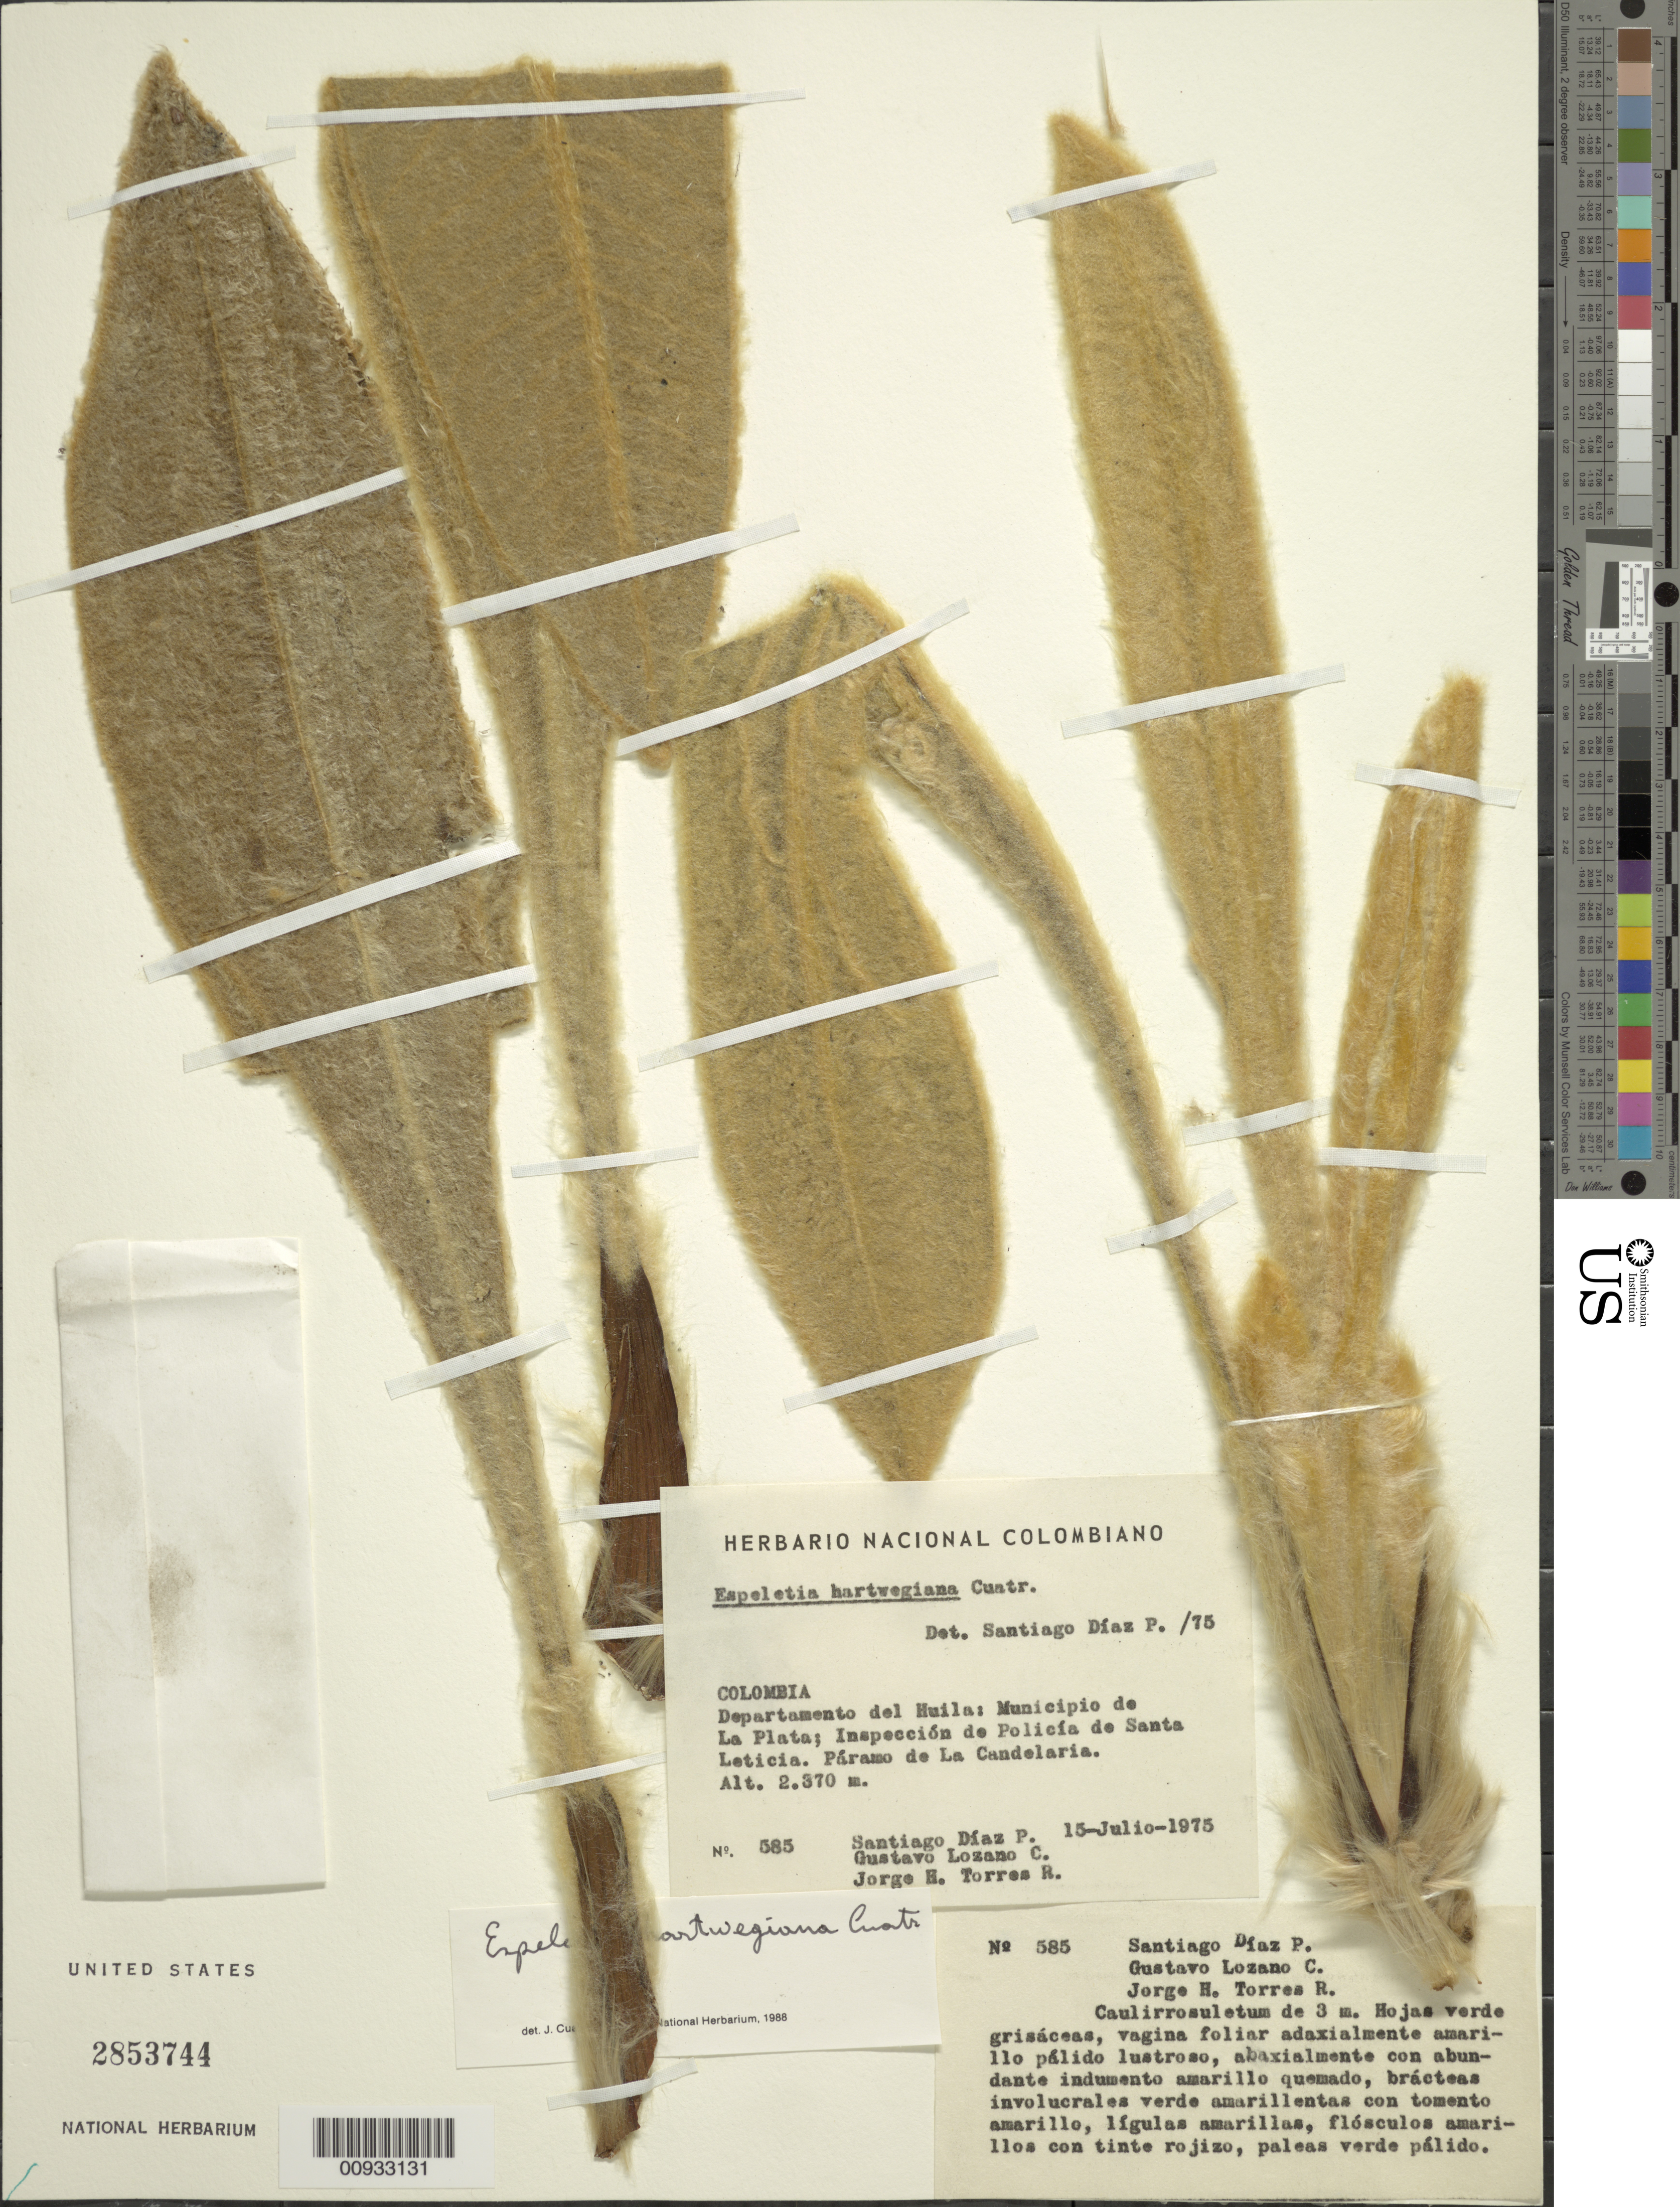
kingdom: Plantae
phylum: Tracheophyta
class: Magnoliopsida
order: Asterales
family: Asteraceae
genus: Espeletia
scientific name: Espeletia hartwegiana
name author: Sch. Bip. ex Cuatrec.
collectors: S. Díaz Píedrahíta, G. Lozano-Contreras & J. Torres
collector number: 586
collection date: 1975-07-15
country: Colombia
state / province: Huila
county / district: La Plata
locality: Páramo de la Candelaria.. Inspección de Policía de Santa Leticia.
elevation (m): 2370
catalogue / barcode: US 2853745